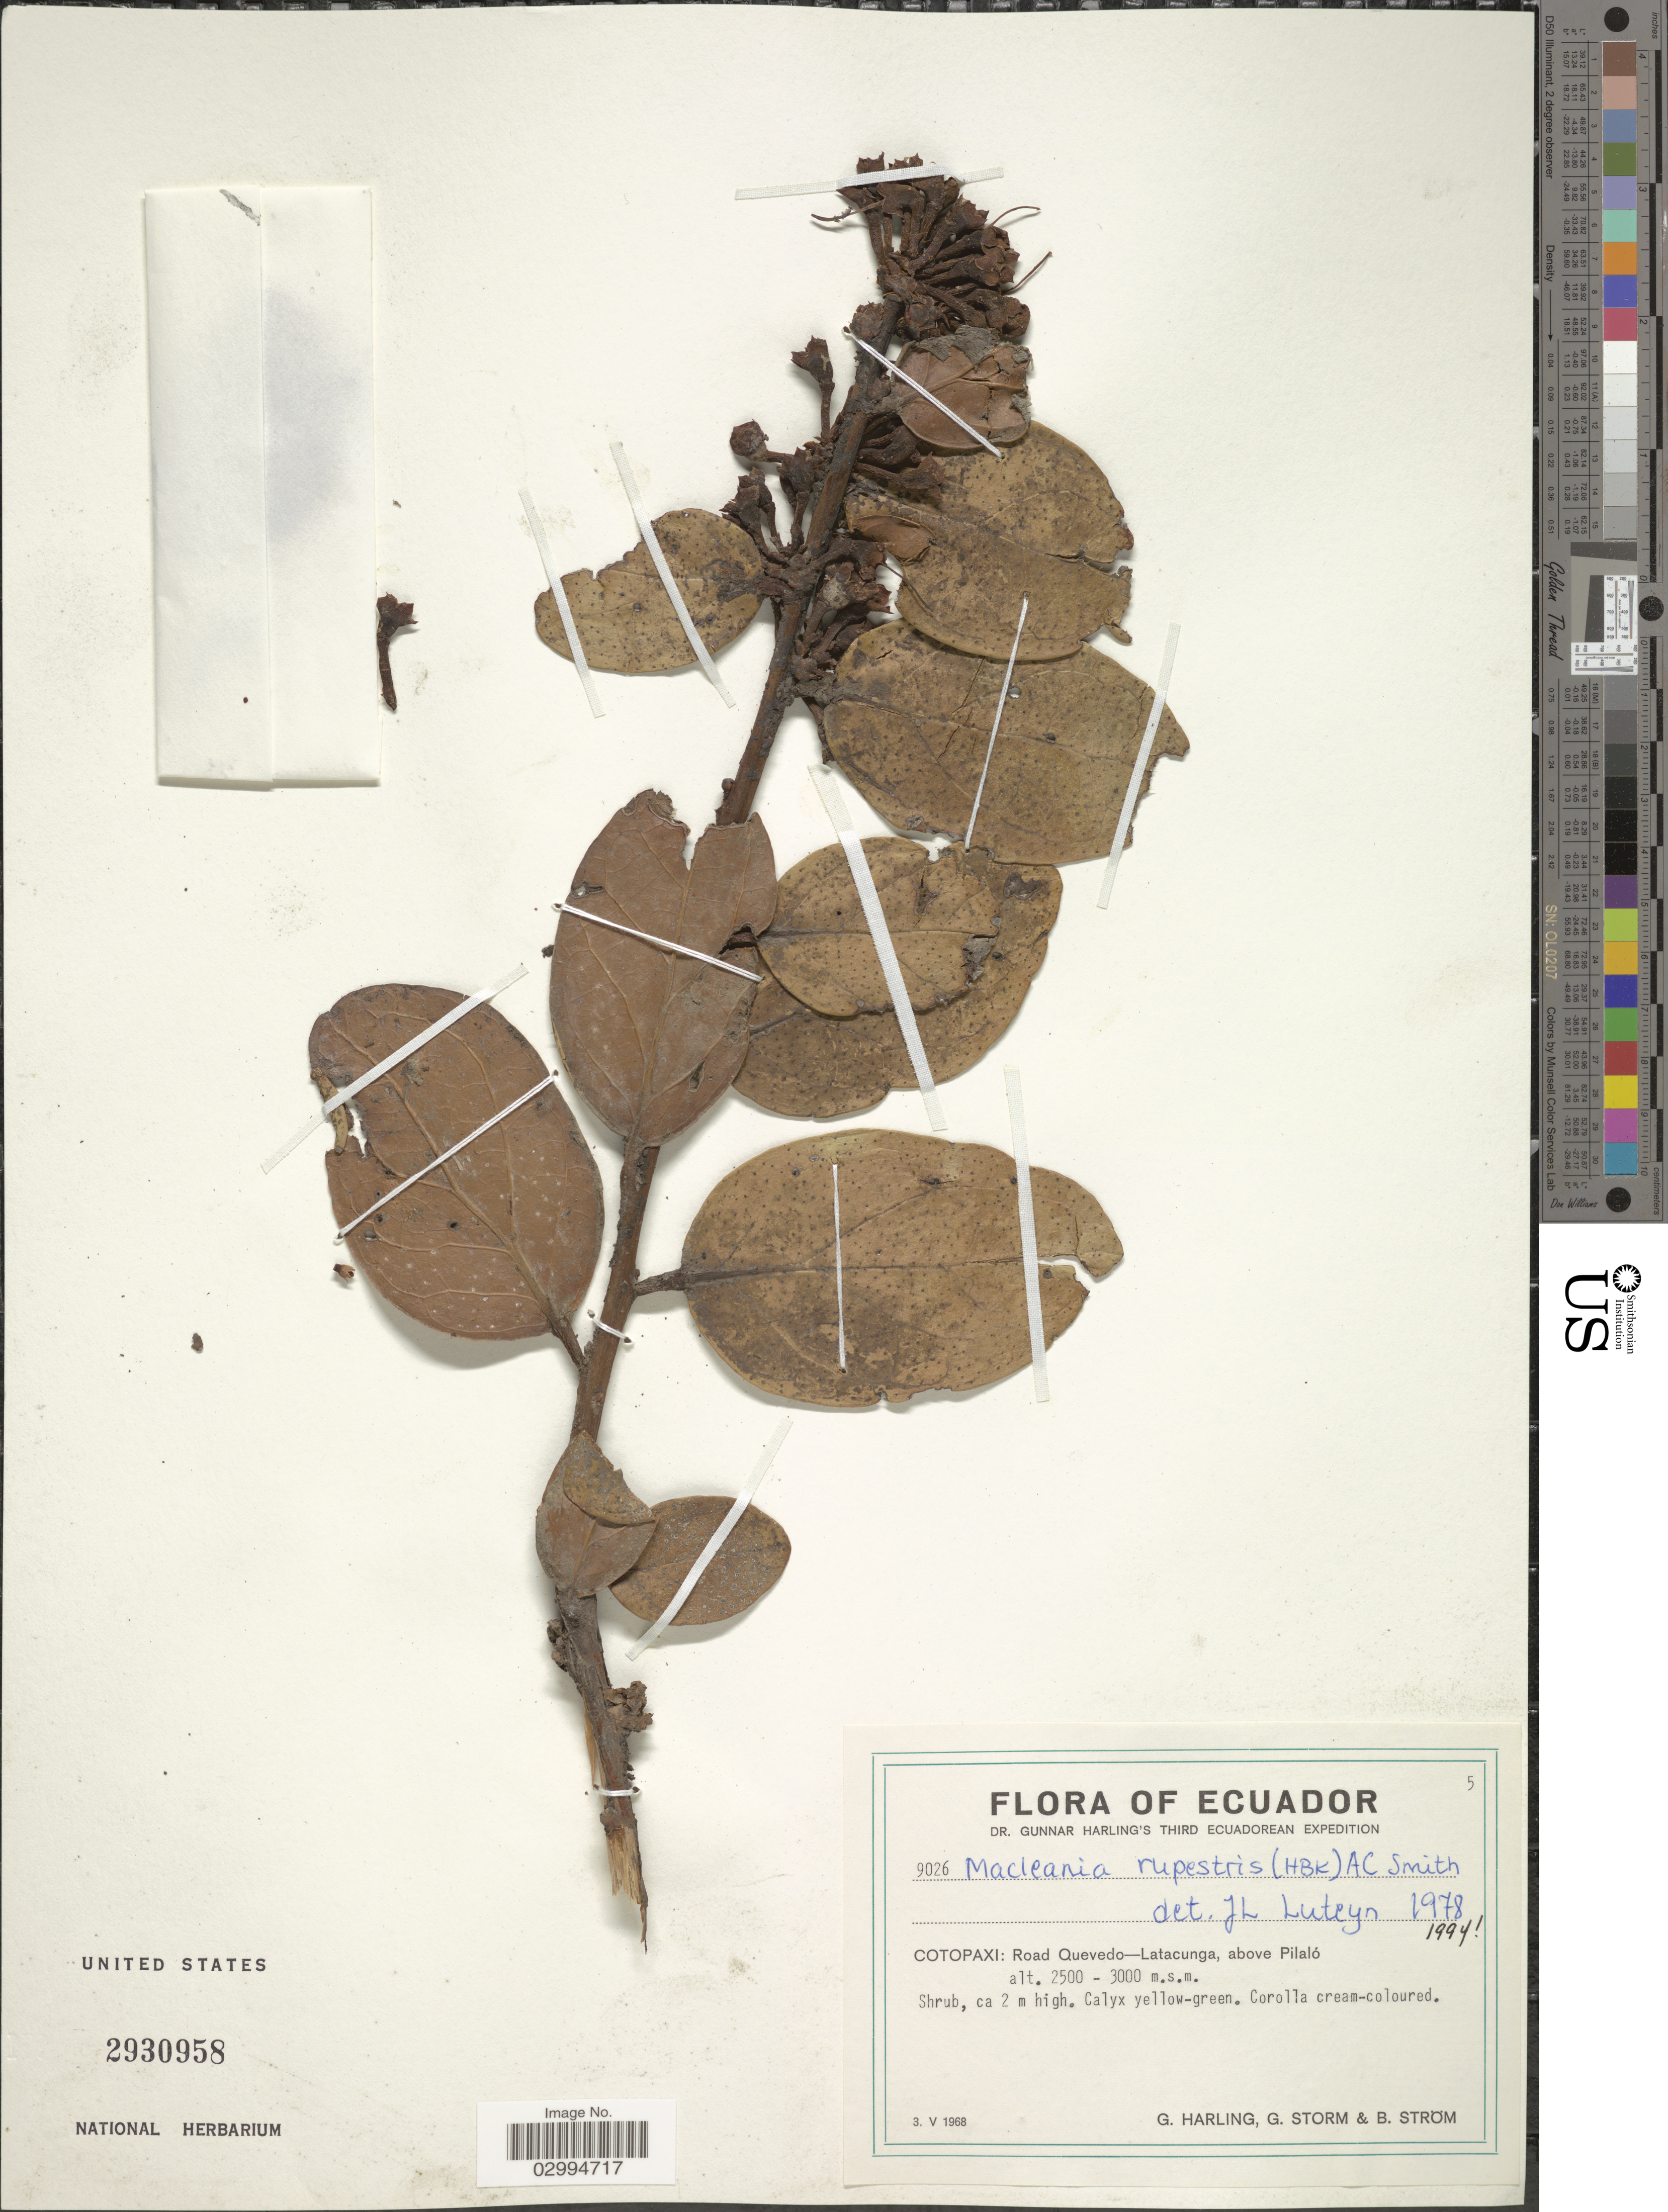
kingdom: Plantae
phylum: Tracheophyta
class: Magnoliopsida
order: Ericales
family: Ericaceae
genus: Macleania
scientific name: Macleania rupestris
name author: (Kunth) A.C. Sm.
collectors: G. Harling, G. Storm & B. Ström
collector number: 9026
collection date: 1968-05-03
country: Ecuador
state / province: Cotopaxi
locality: Road Quevedo-Latacunga, above Pilaló.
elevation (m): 2500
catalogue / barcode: US 2930958